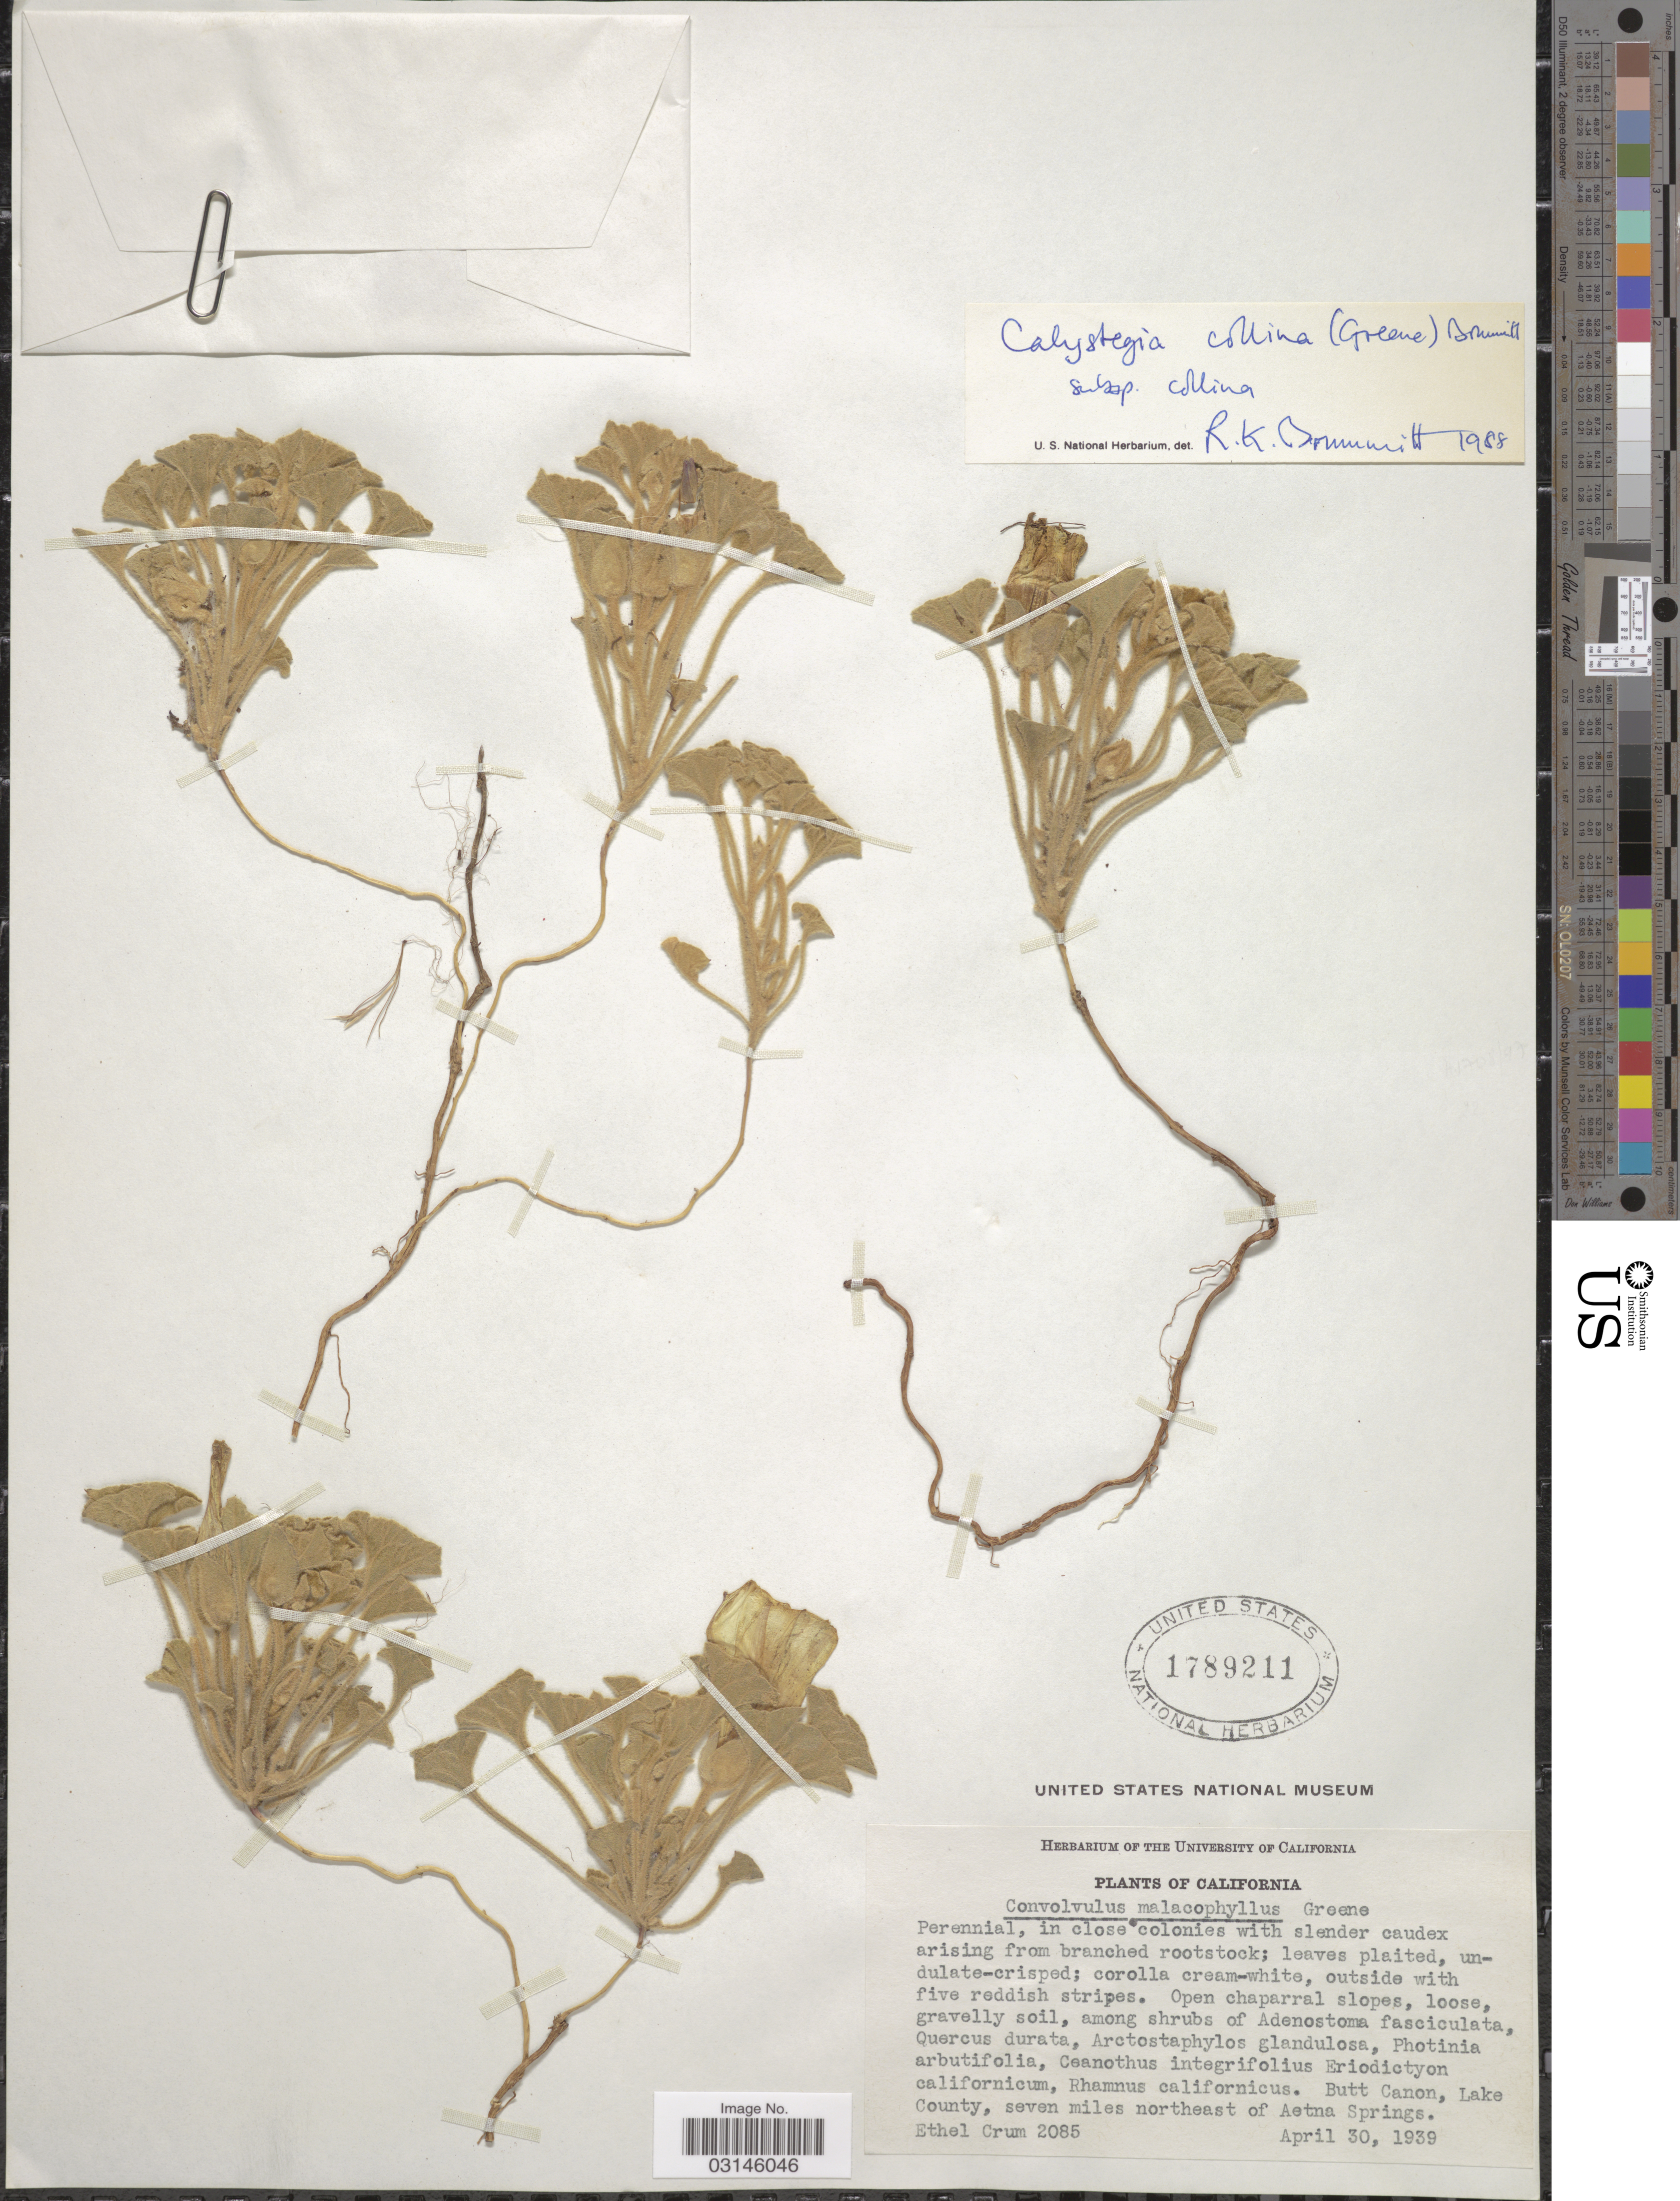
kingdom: Plantae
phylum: Tracheophyta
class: Magnoliopsida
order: Solanales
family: Convolvulaceae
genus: Calystegia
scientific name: Calystegia collina subsp. collina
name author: (Greene) Brummitt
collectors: E. K. Crum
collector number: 2085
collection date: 1939-04-30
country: United States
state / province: California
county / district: Lake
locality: Butt Canon, Lake County, seven miles northeast of Aetna Springs.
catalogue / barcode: US 1789211